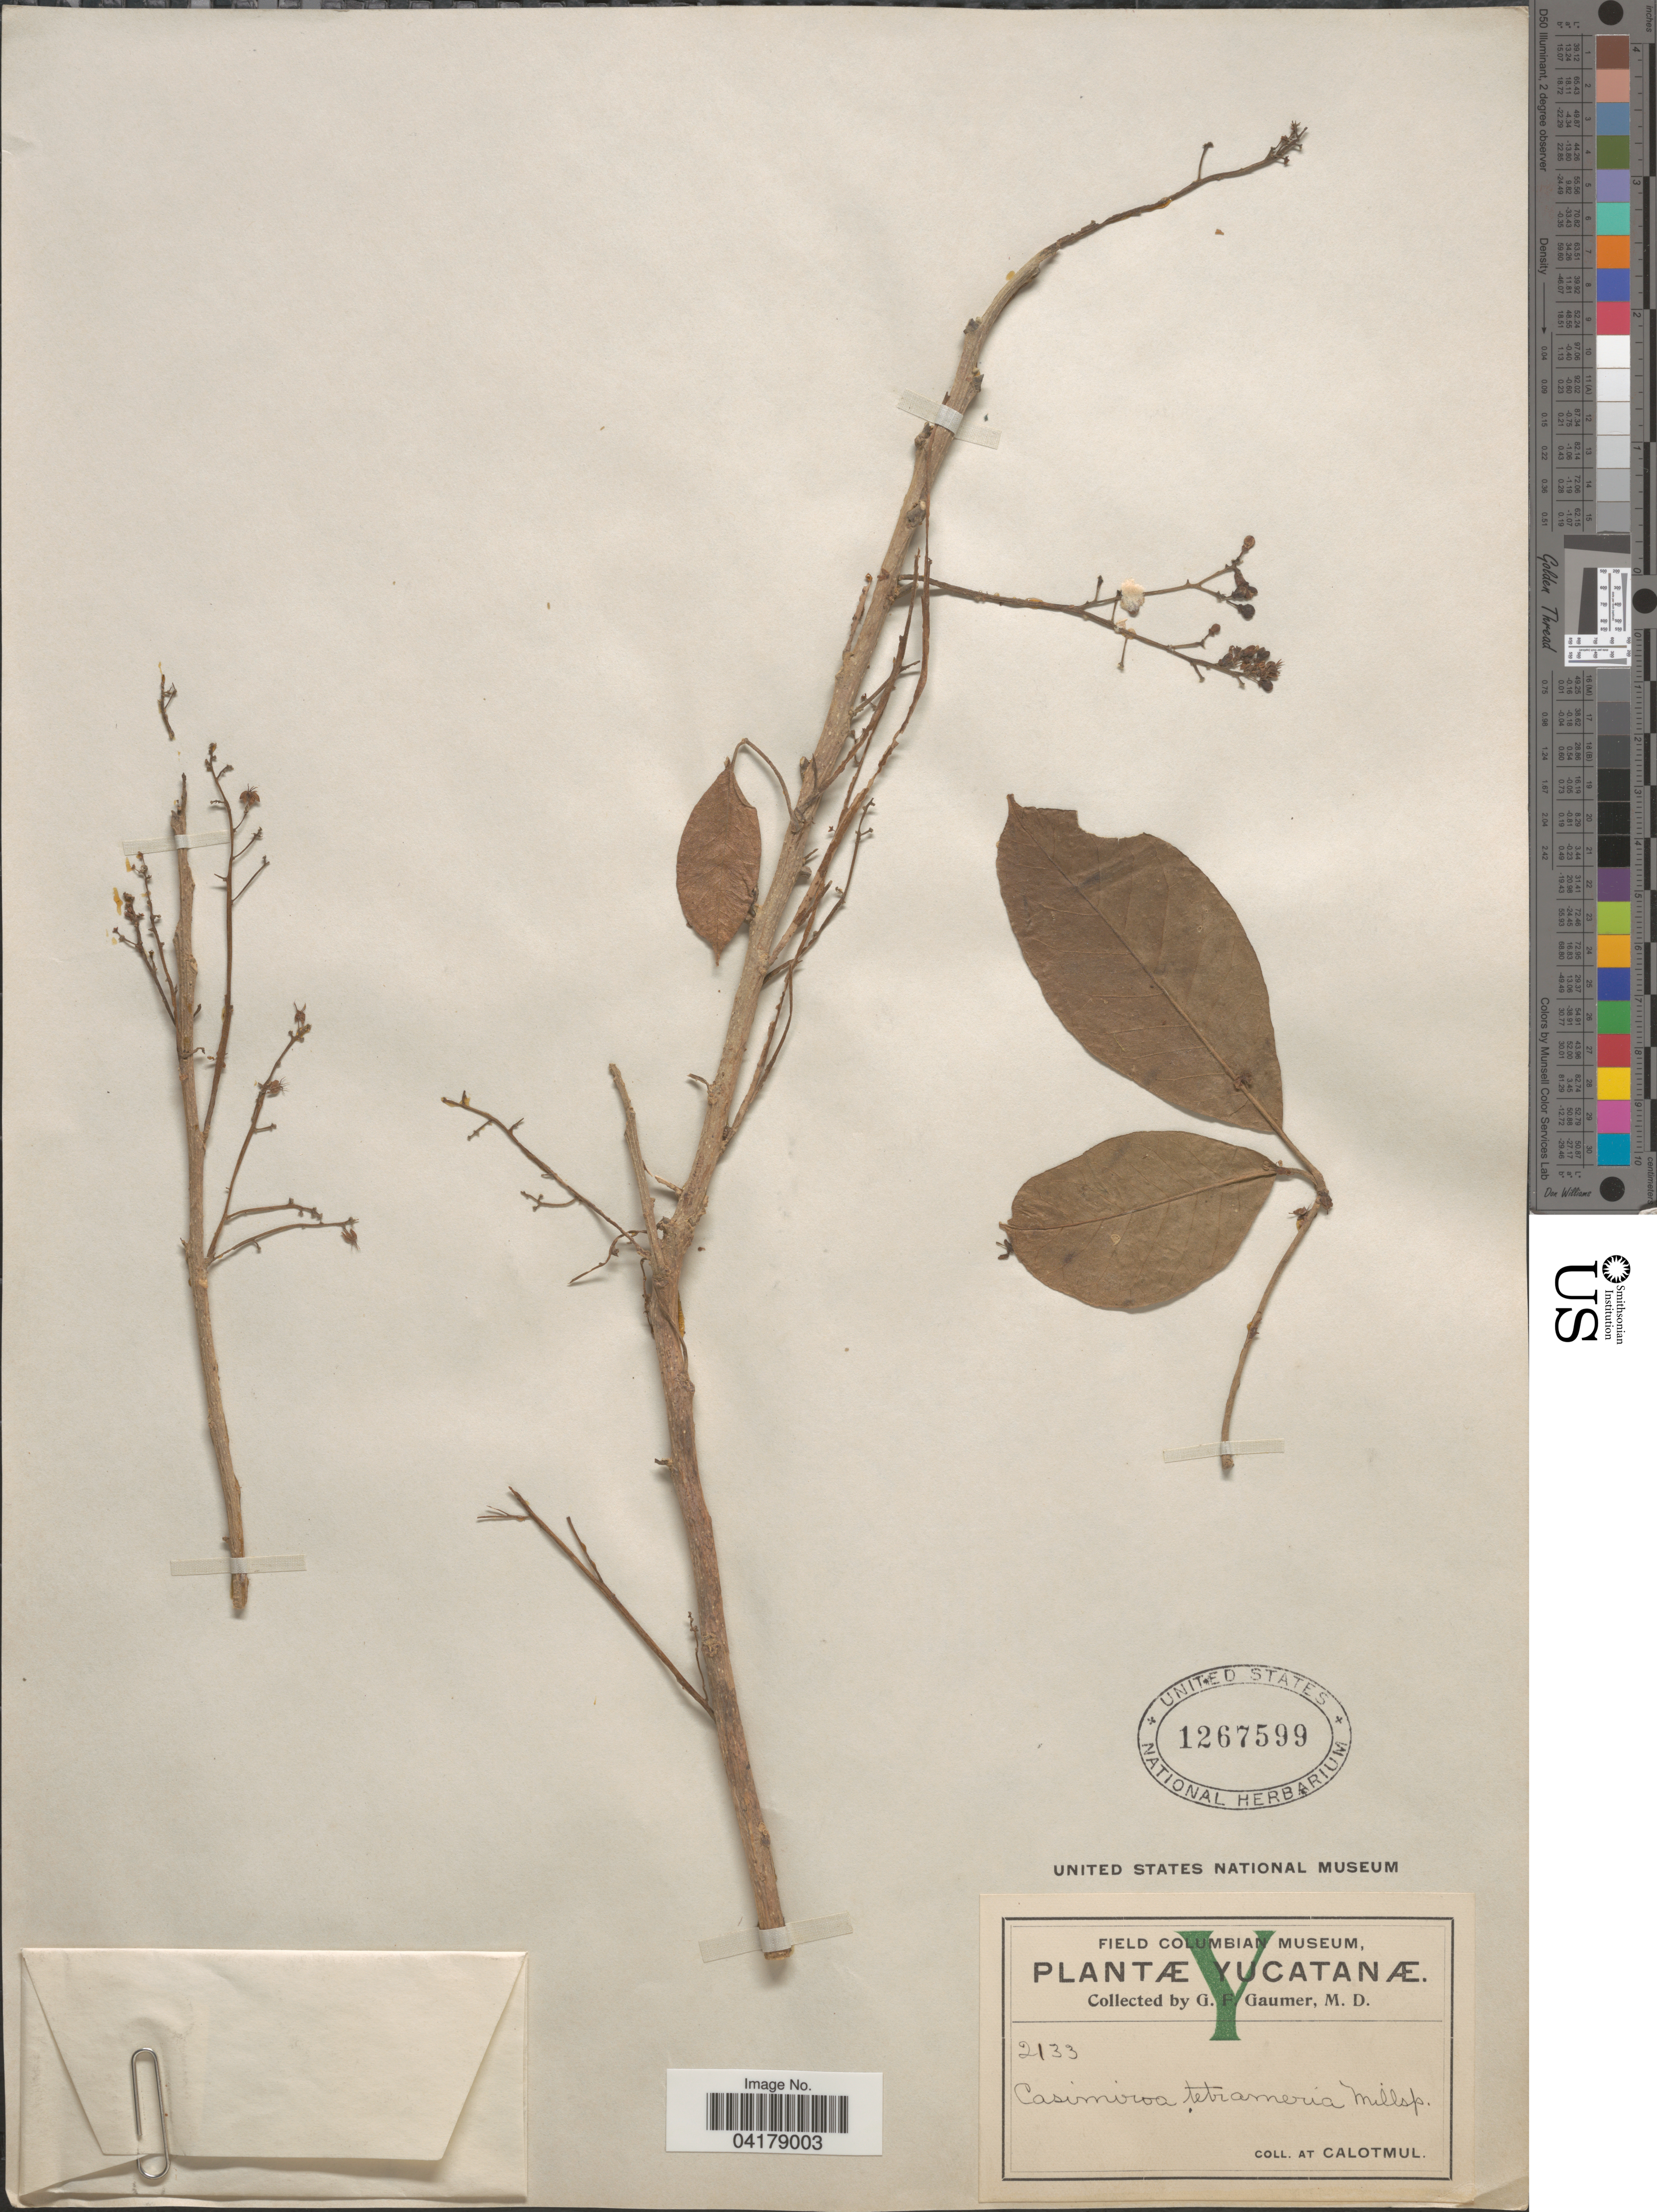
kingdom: Plantae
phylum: Tracheophyta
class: Magnoliopsida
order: Sapindales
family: Rutaceae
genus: Casimiroa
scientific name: Casimiroa tetrameria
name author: Millsp.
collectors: G. F. Gaumer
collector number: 2133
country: Mexico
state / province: Yucatán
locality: Yucatanæ. Calotmul.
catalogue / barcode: US 1267599